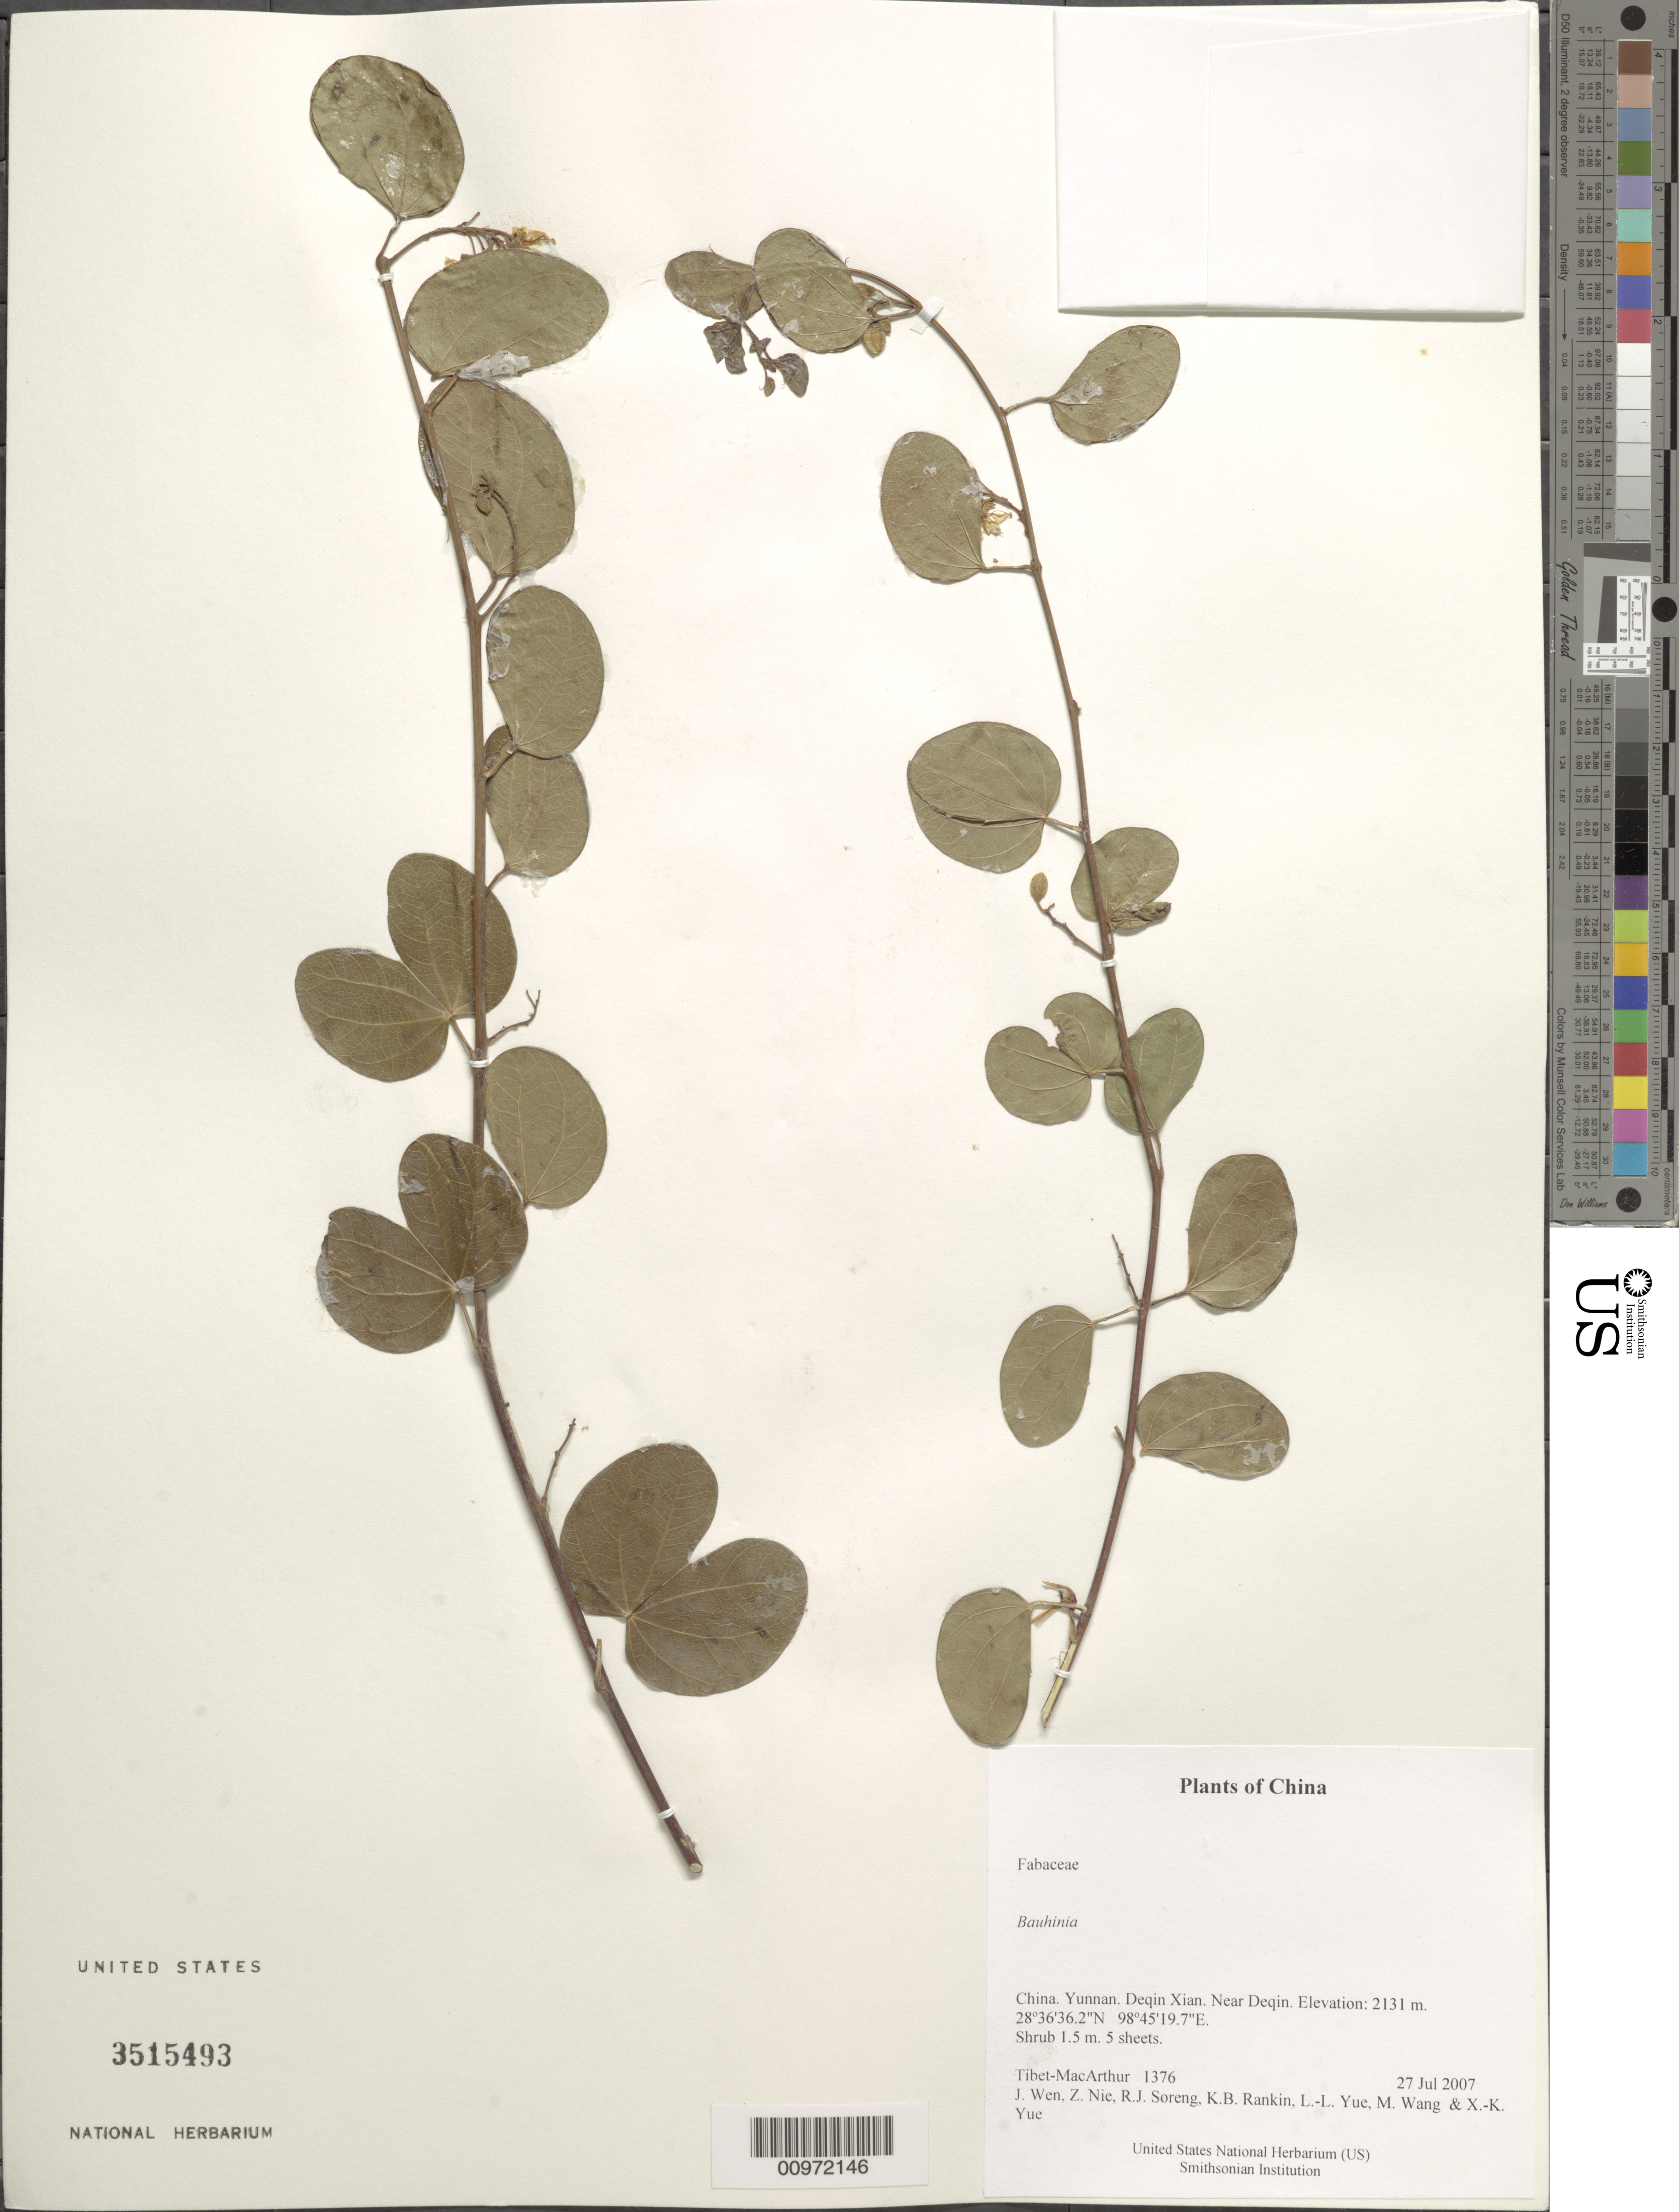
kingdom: Plantae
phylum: Tracheophyta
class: Magnoliopsida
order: Fabales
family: Fabaceae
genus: Phanera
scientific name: Phanera sp.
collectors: Tibet-MacArthur, J. Wen, Z. Nie, R. J. Soreng, K. Rankin, L. Yue, M. Wang & X. Yue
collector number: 1376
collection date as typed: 27 Jul 2007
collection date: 2007-07-27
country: China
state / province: Yunnan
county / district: Deqin Xian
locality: Near Deqin.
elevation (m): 2131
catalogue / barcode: US 3515493